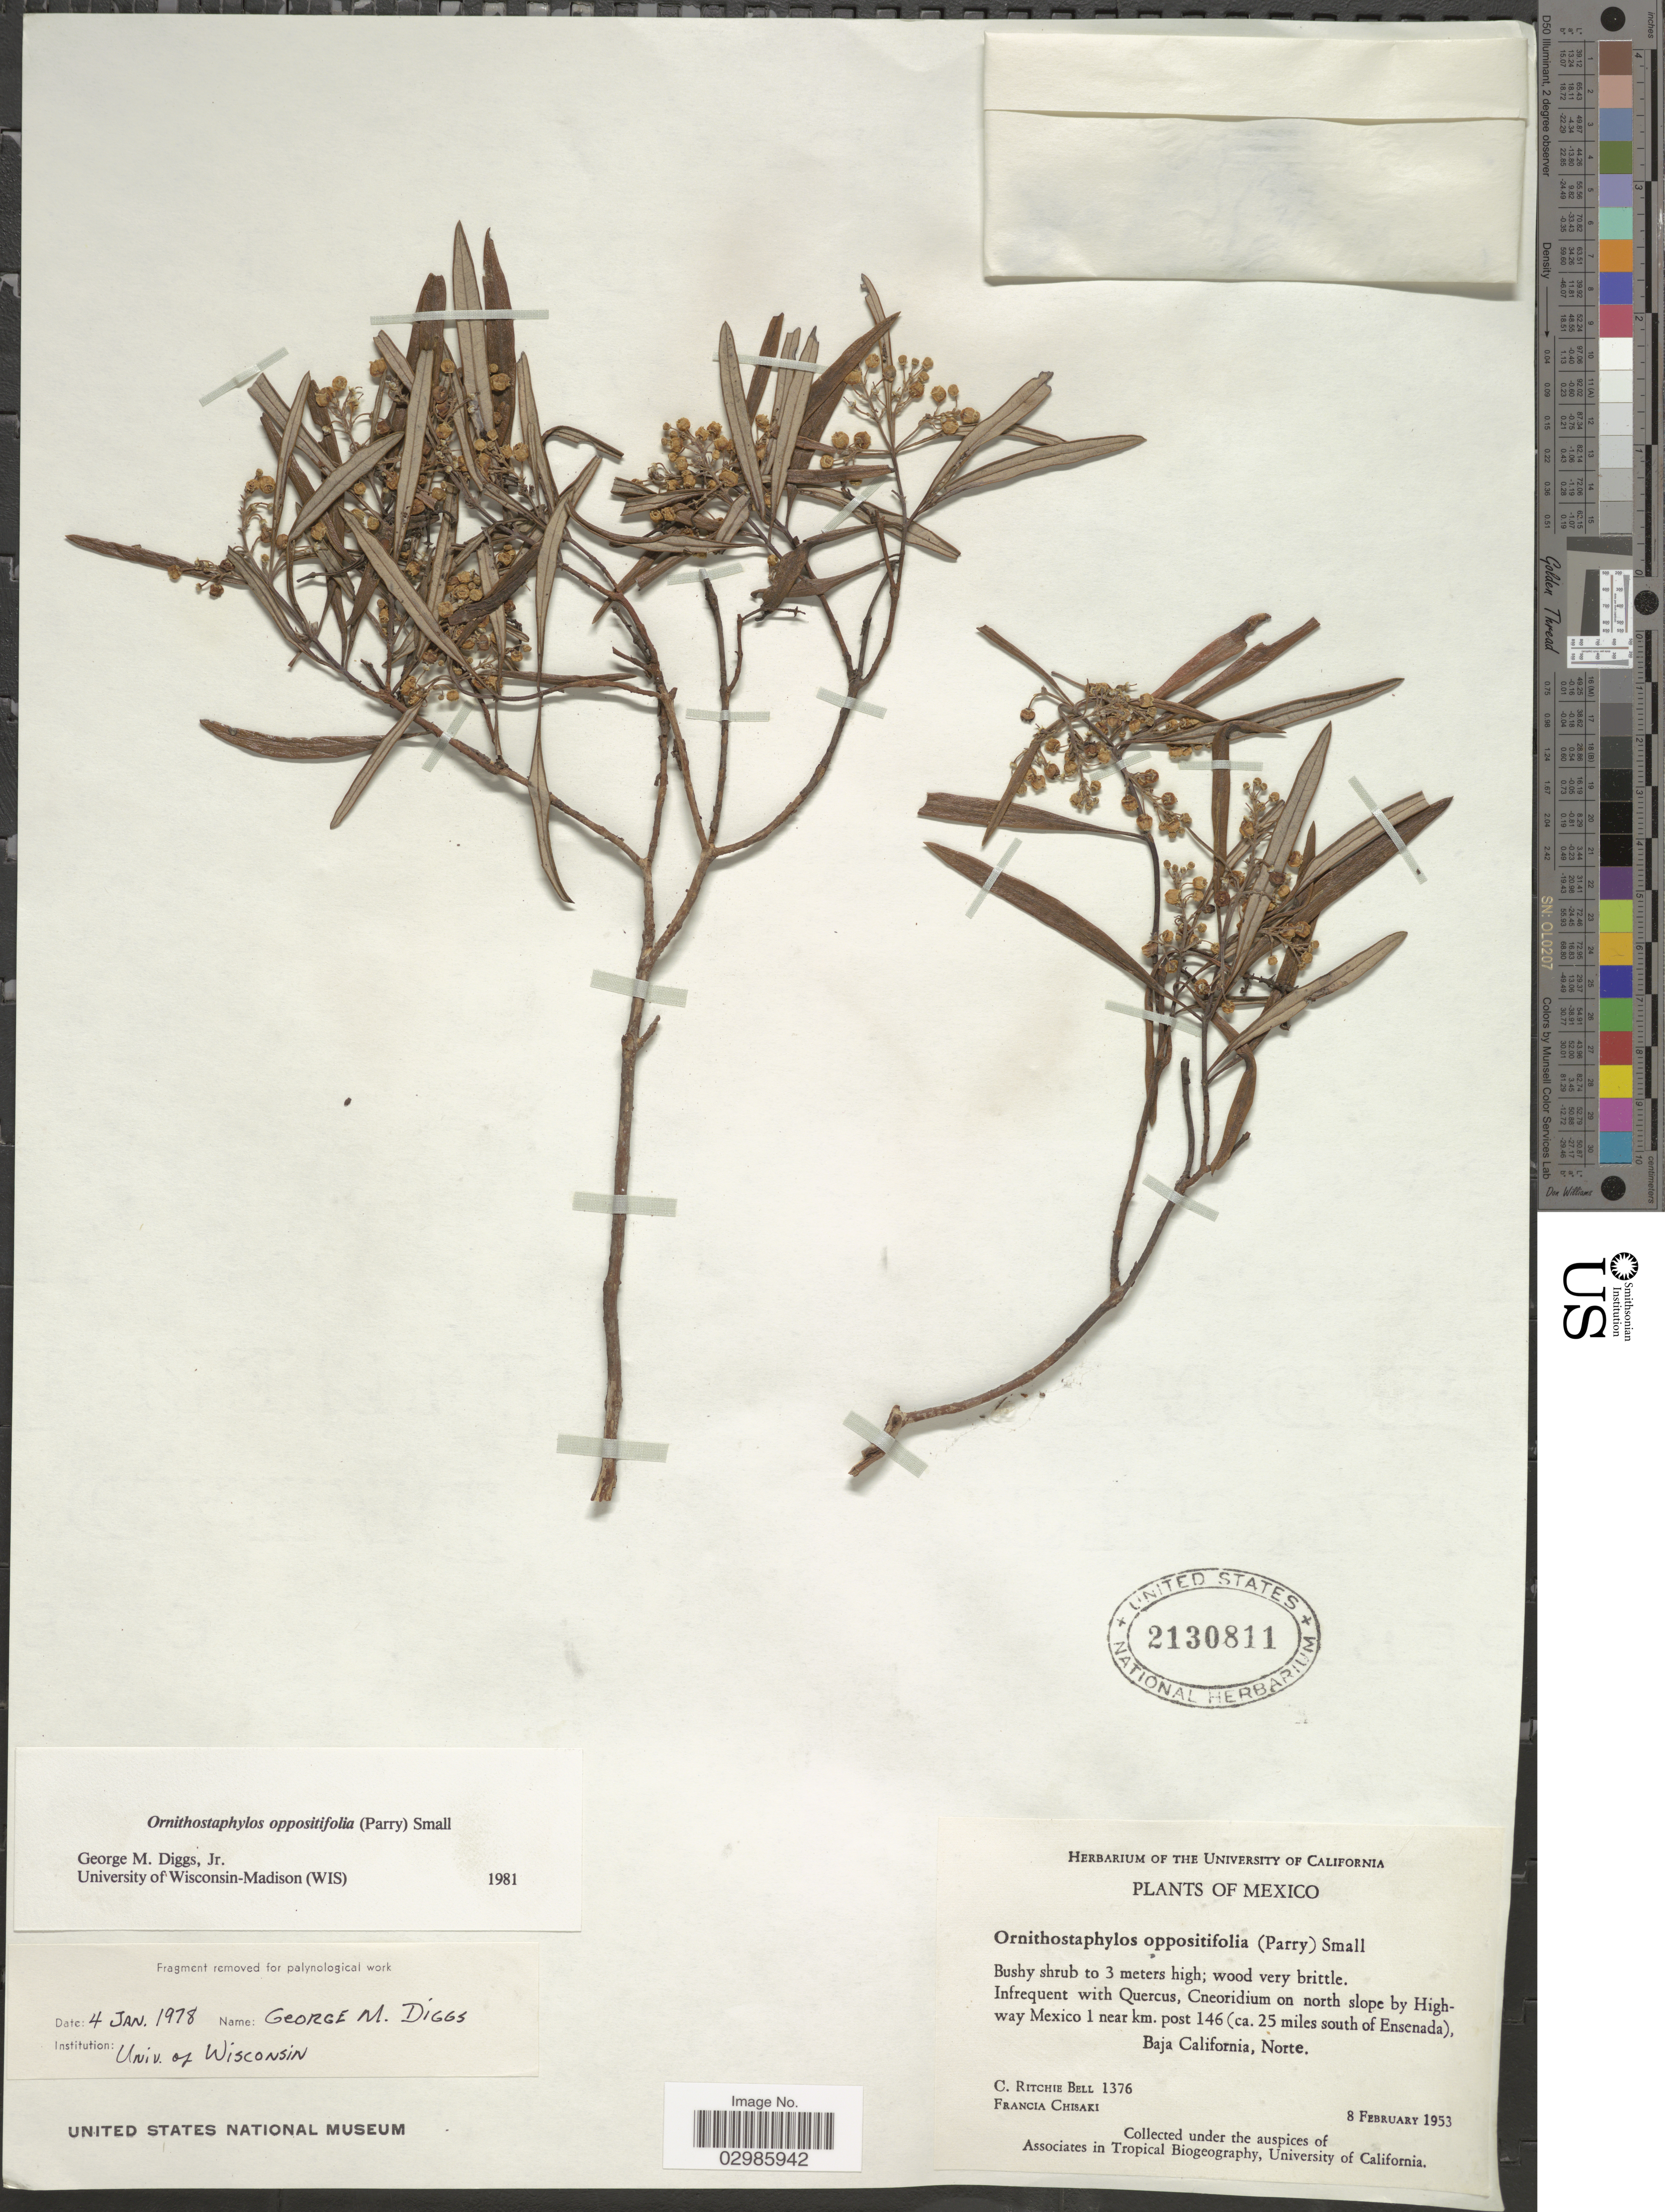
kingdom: Plantae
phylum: Tracheophyta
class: Magnoliopsida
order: Ericales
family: Ericaceae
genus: Ornithostaphylos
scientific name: Ornithostaphylos oppositifolia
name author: (Parry) Small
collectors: C. R. Bell & F. Chisaki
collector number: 1376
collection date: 1953-02-08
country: Mexico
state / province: Baja California Norte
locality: On north slope by Highway Mexico 1 near km. post 146 (ca. 25 miles south of Ensenada), Baja California, Norte.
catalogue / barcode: US 2130811